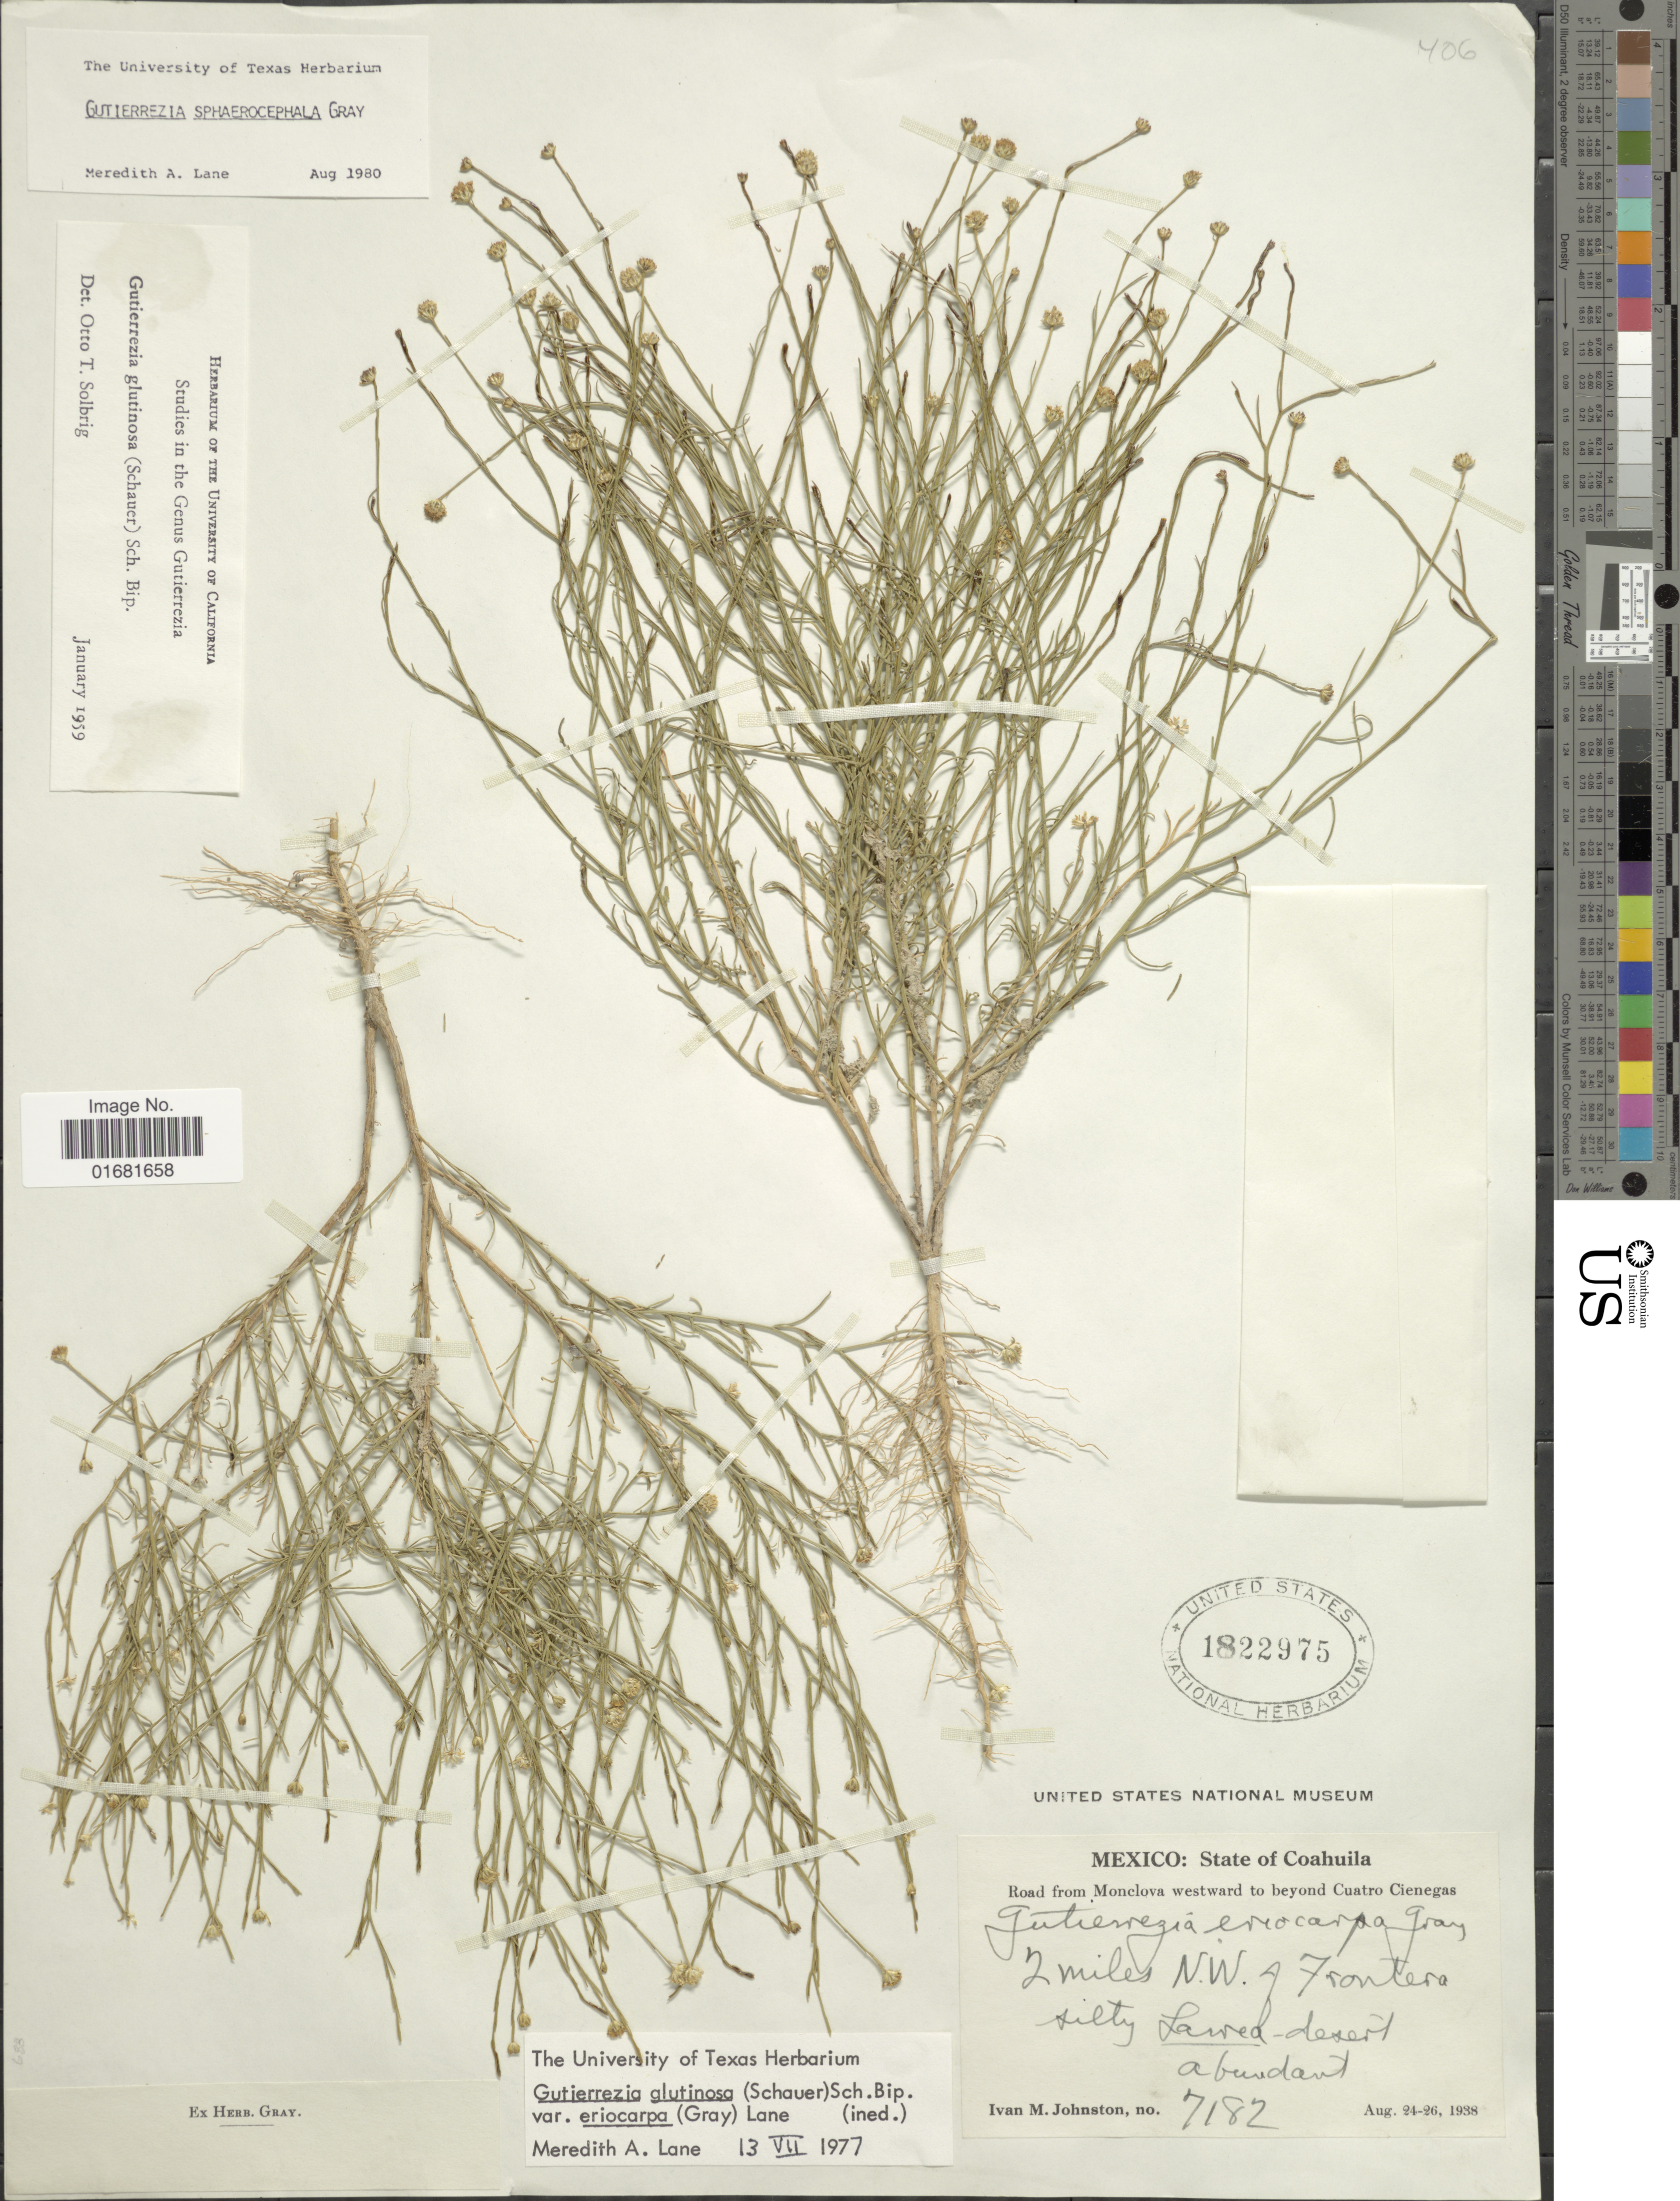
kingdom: Plantae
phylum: Tracheophyta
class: Magnoliopsida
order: Asterales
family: Asteraceae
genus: Gutierrezia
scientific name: Gutierrezia sphaerocephala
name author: A. Gray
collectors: I.M. Johnston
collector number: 7182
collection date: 1938-08-24/1938-08-26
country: Mexico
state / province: Coahuila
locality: Road from Monclova westward to beyond Cuatro Cienegas 2 miles N.W. of Frontera silty Larvea-desert [interpreted]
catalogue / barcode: US 1822975